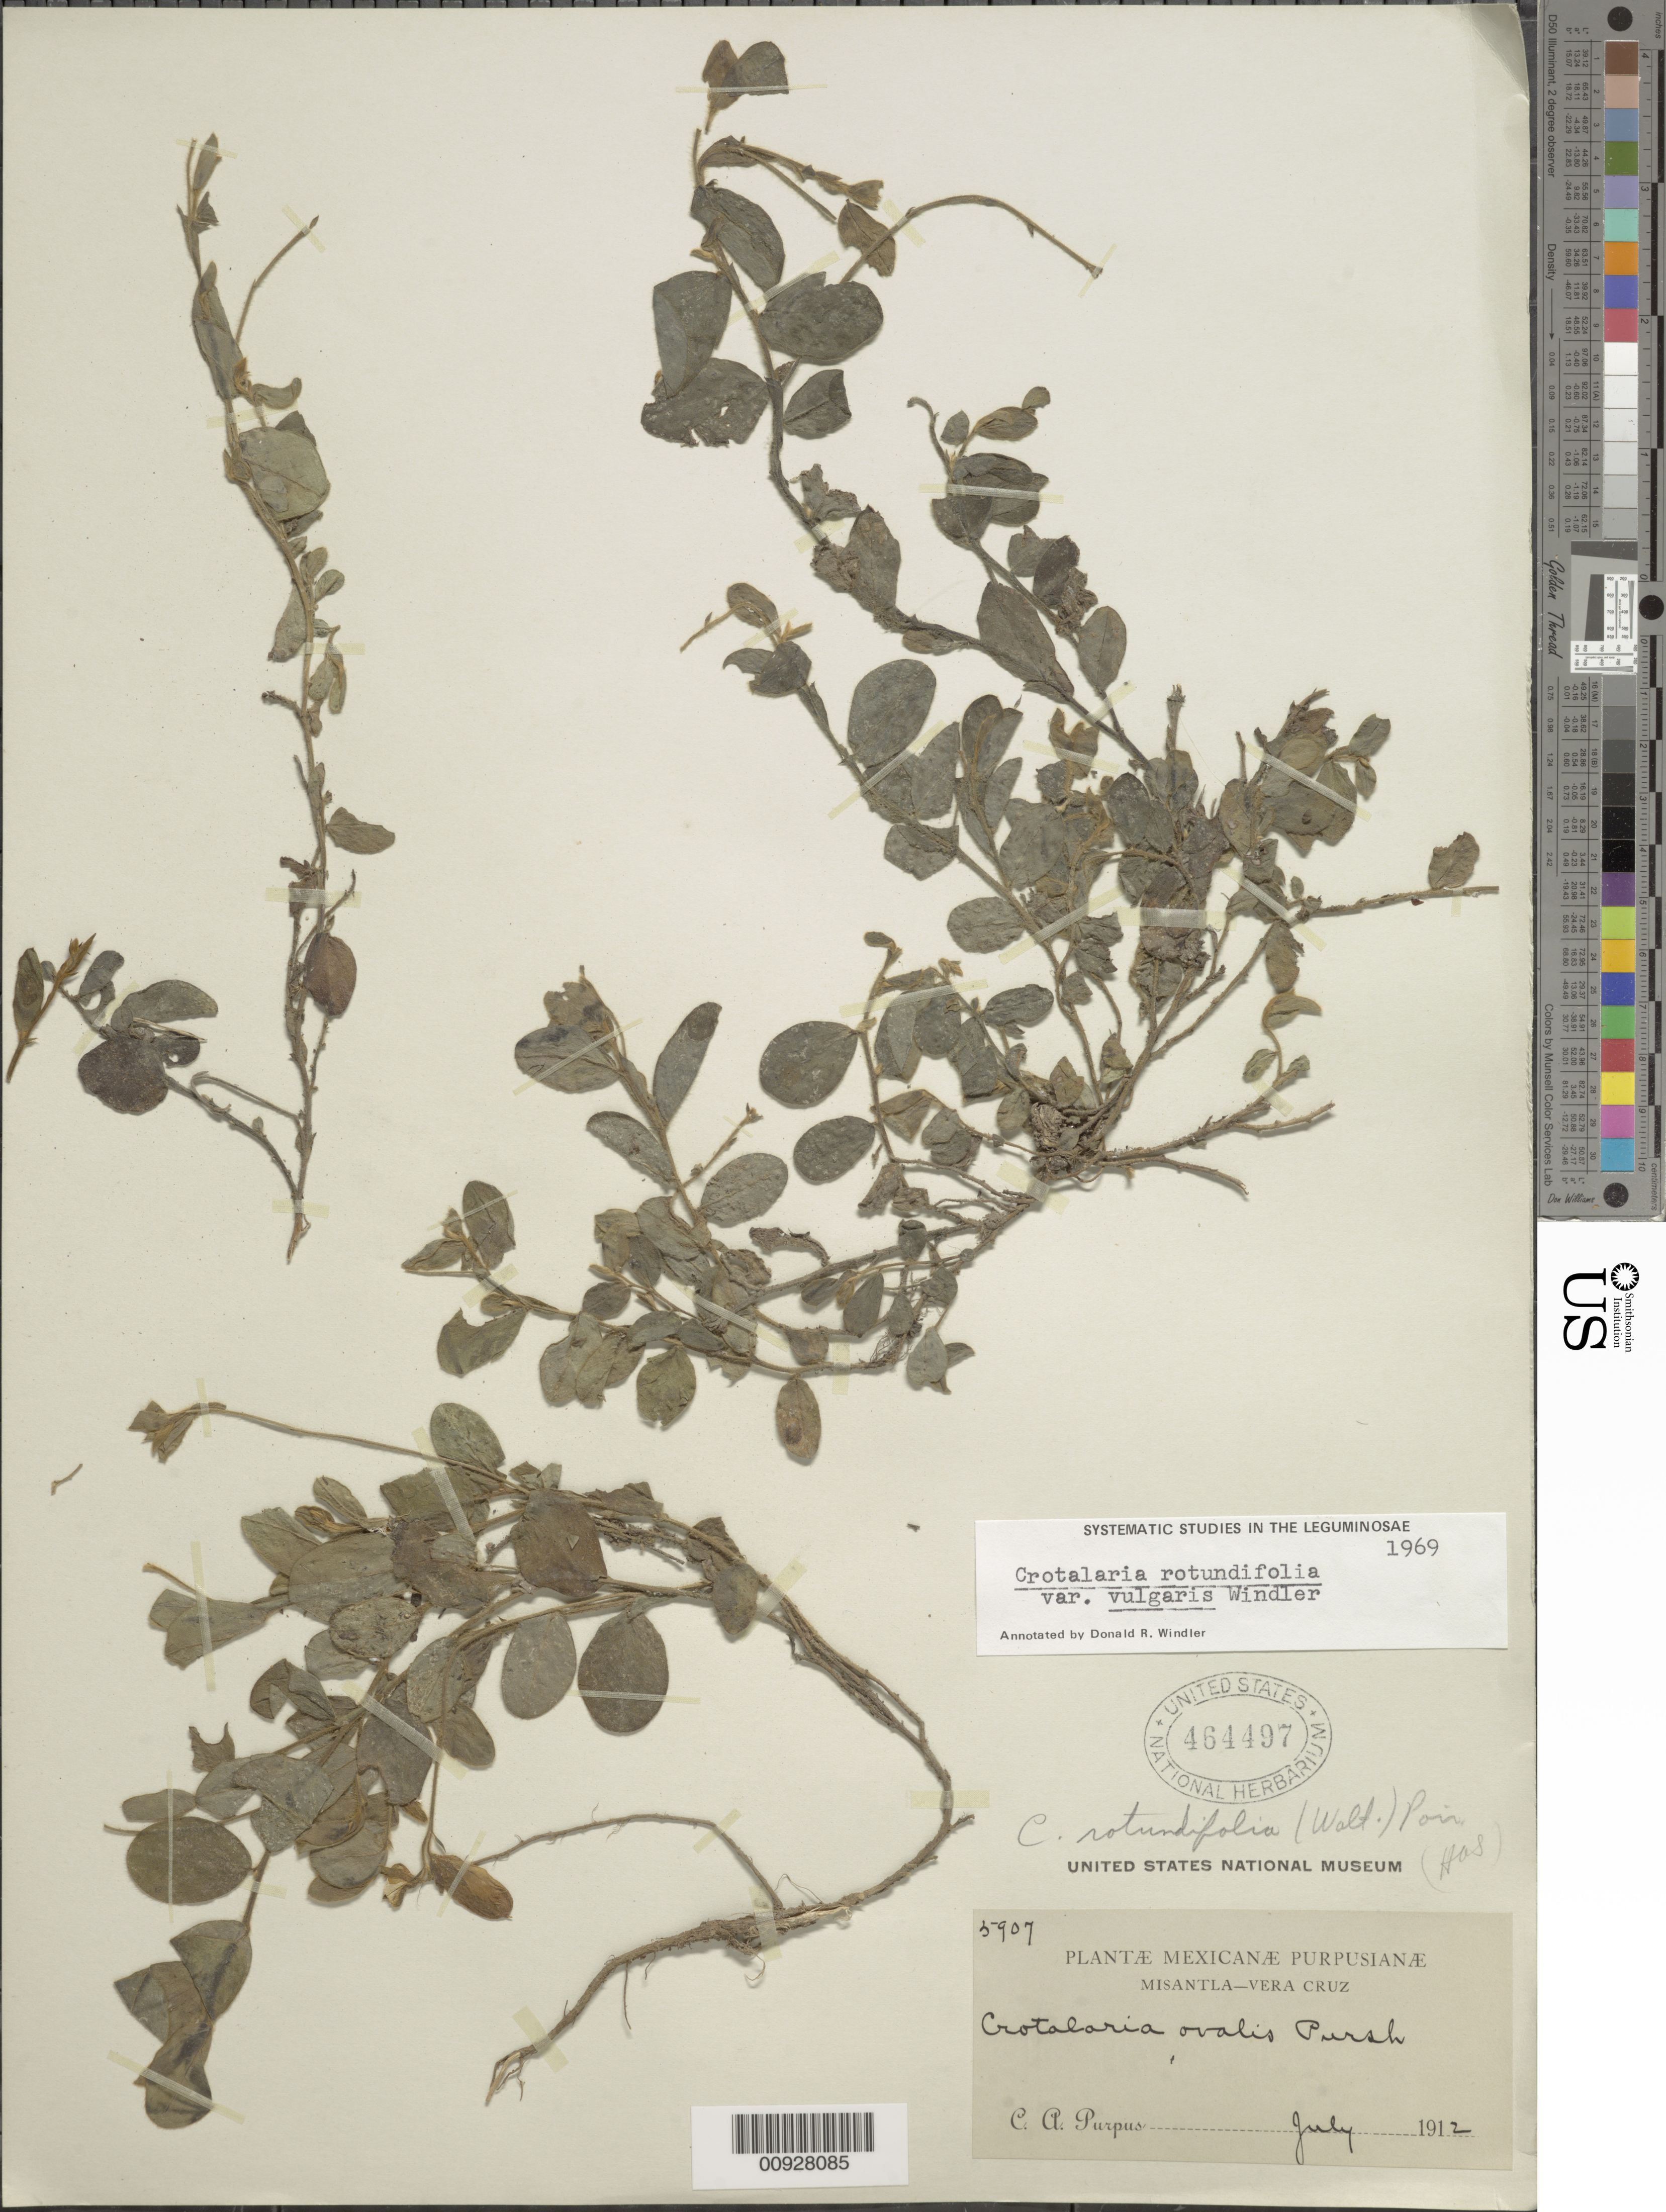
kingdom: Plantae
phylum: Tracheophyta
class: Magnoliopsida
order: Fabales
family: Fabaceae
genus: Crotalaria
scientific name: Crotalaria rotundifolia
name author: Walter ex J.F. Gmel.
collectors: C. A. Purpus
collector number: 5907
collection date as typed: Jul 1912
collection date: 1912-07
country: Mexico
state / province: Veracruz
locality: Misantla, Veracruz.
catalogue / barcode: US 464497